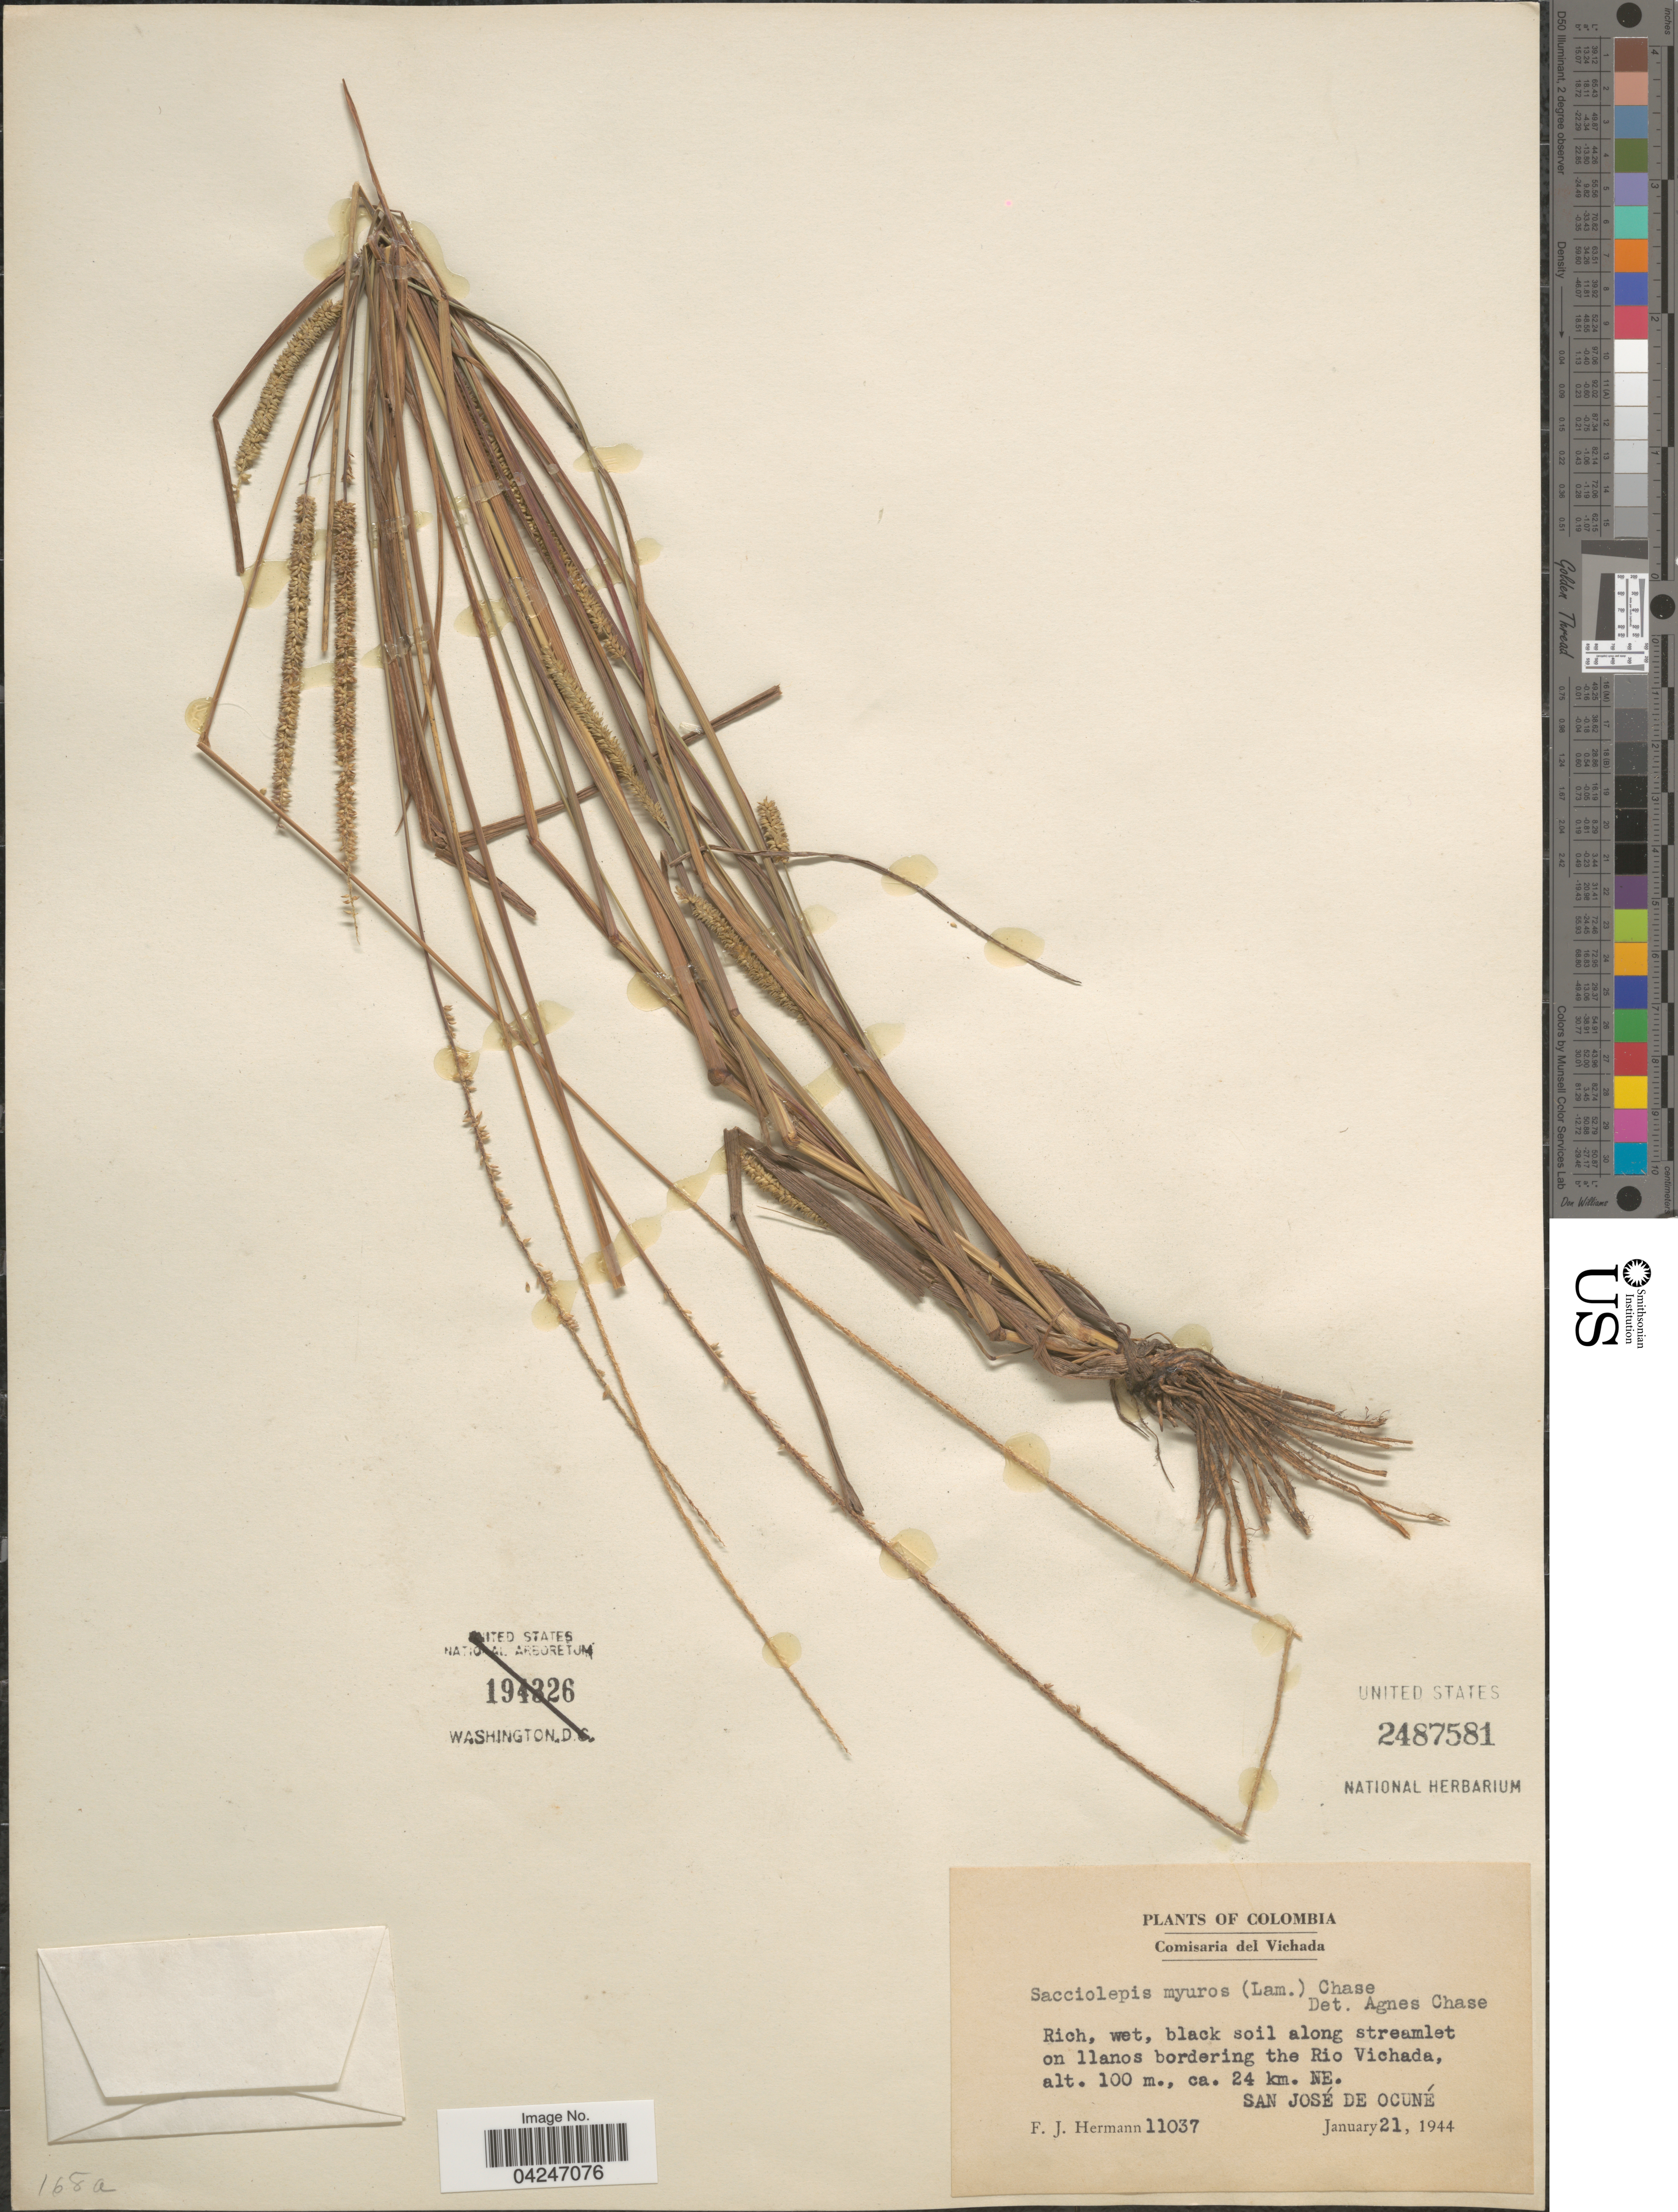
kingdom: Plantae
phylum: Tracheophyta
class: Liliopsida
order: Poales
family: Poaceae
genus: Sacciolepis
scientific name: Sacciolepis myuros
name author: (Lam.) Chase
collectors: F. J. Hermann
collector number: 11037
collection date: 1944-01-21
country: Colombia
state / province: Vichada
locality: Comisaria del Vichada. Rich, wet, black soil along streamlet on llanos bordering the Rio Vichada, ca. 24 km. NE. San José de Ocuné.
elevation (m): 100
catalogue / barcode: US 2487581